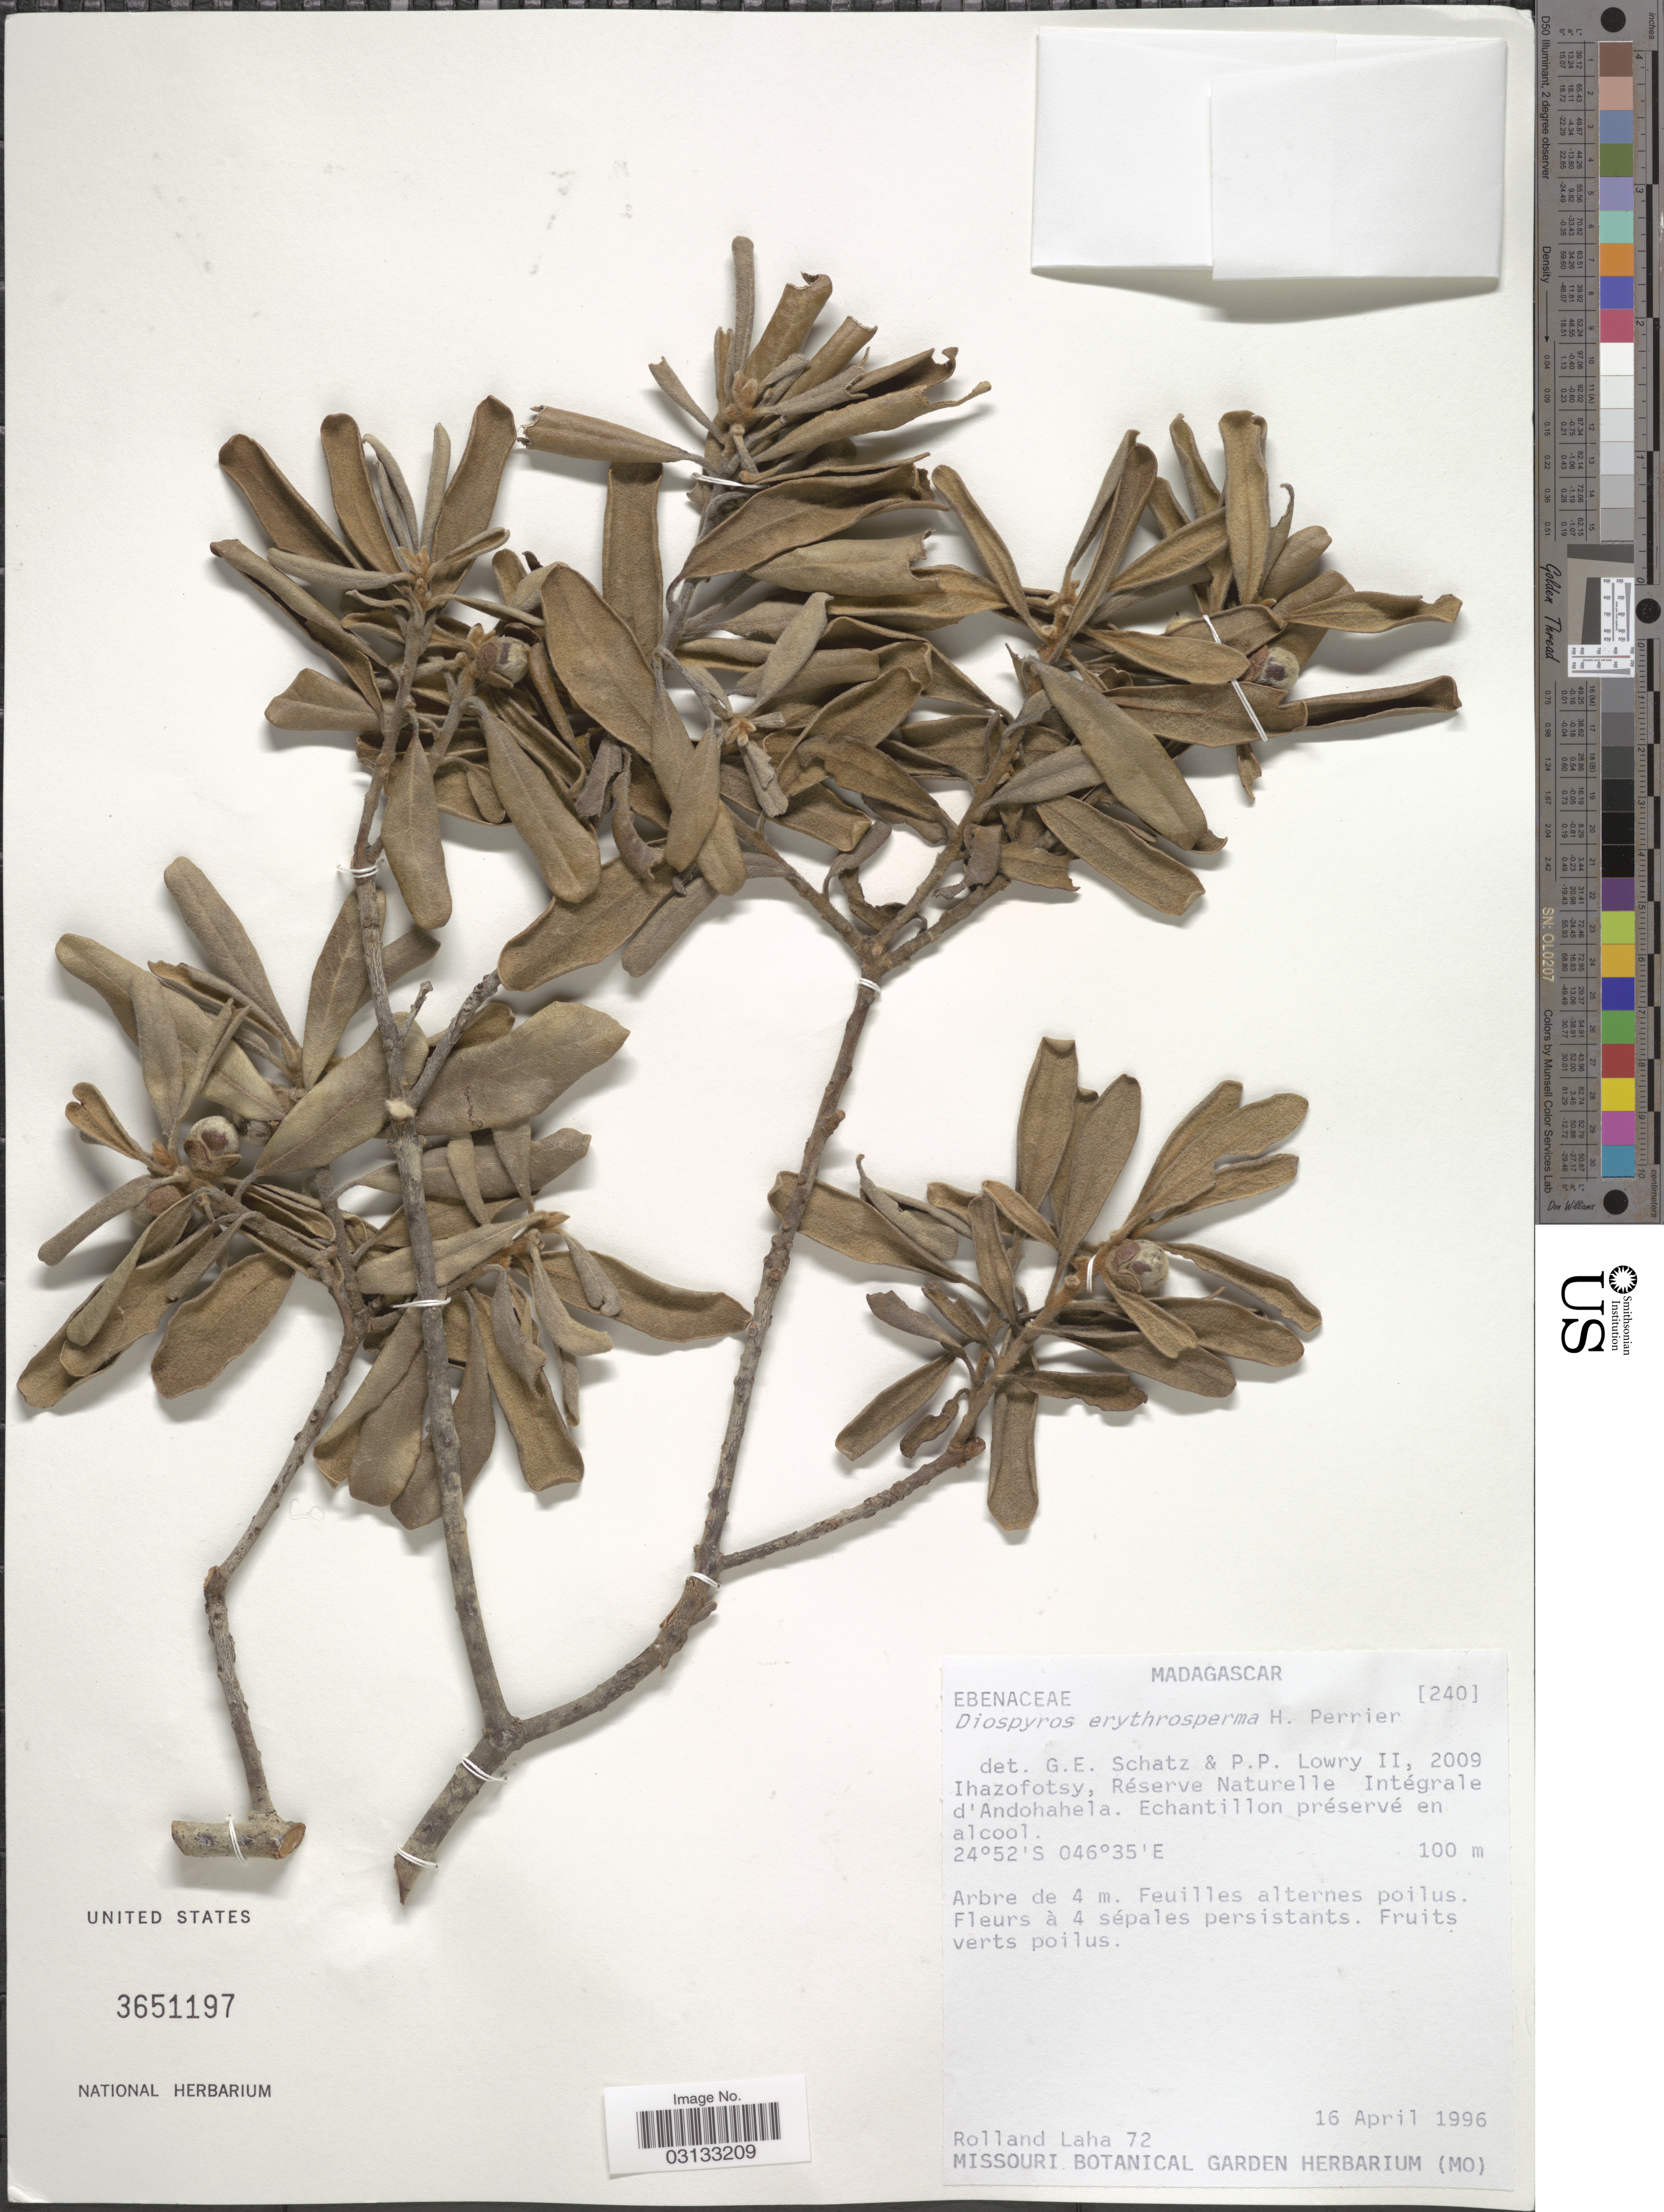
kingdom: Plantae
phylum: Tracheophyta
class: Magnoliopsida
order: Ericales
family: Ebenaceae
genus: Diospyros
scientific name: Diospyros erythrosperma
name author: H. Perrier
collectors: R. Laha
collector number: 72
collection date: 1996-04-16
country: Madagascar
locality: Ihazofotsy, Réserve Naturelle Intégrale d'Andhohahela.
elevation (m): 100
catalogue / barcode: US 3651197